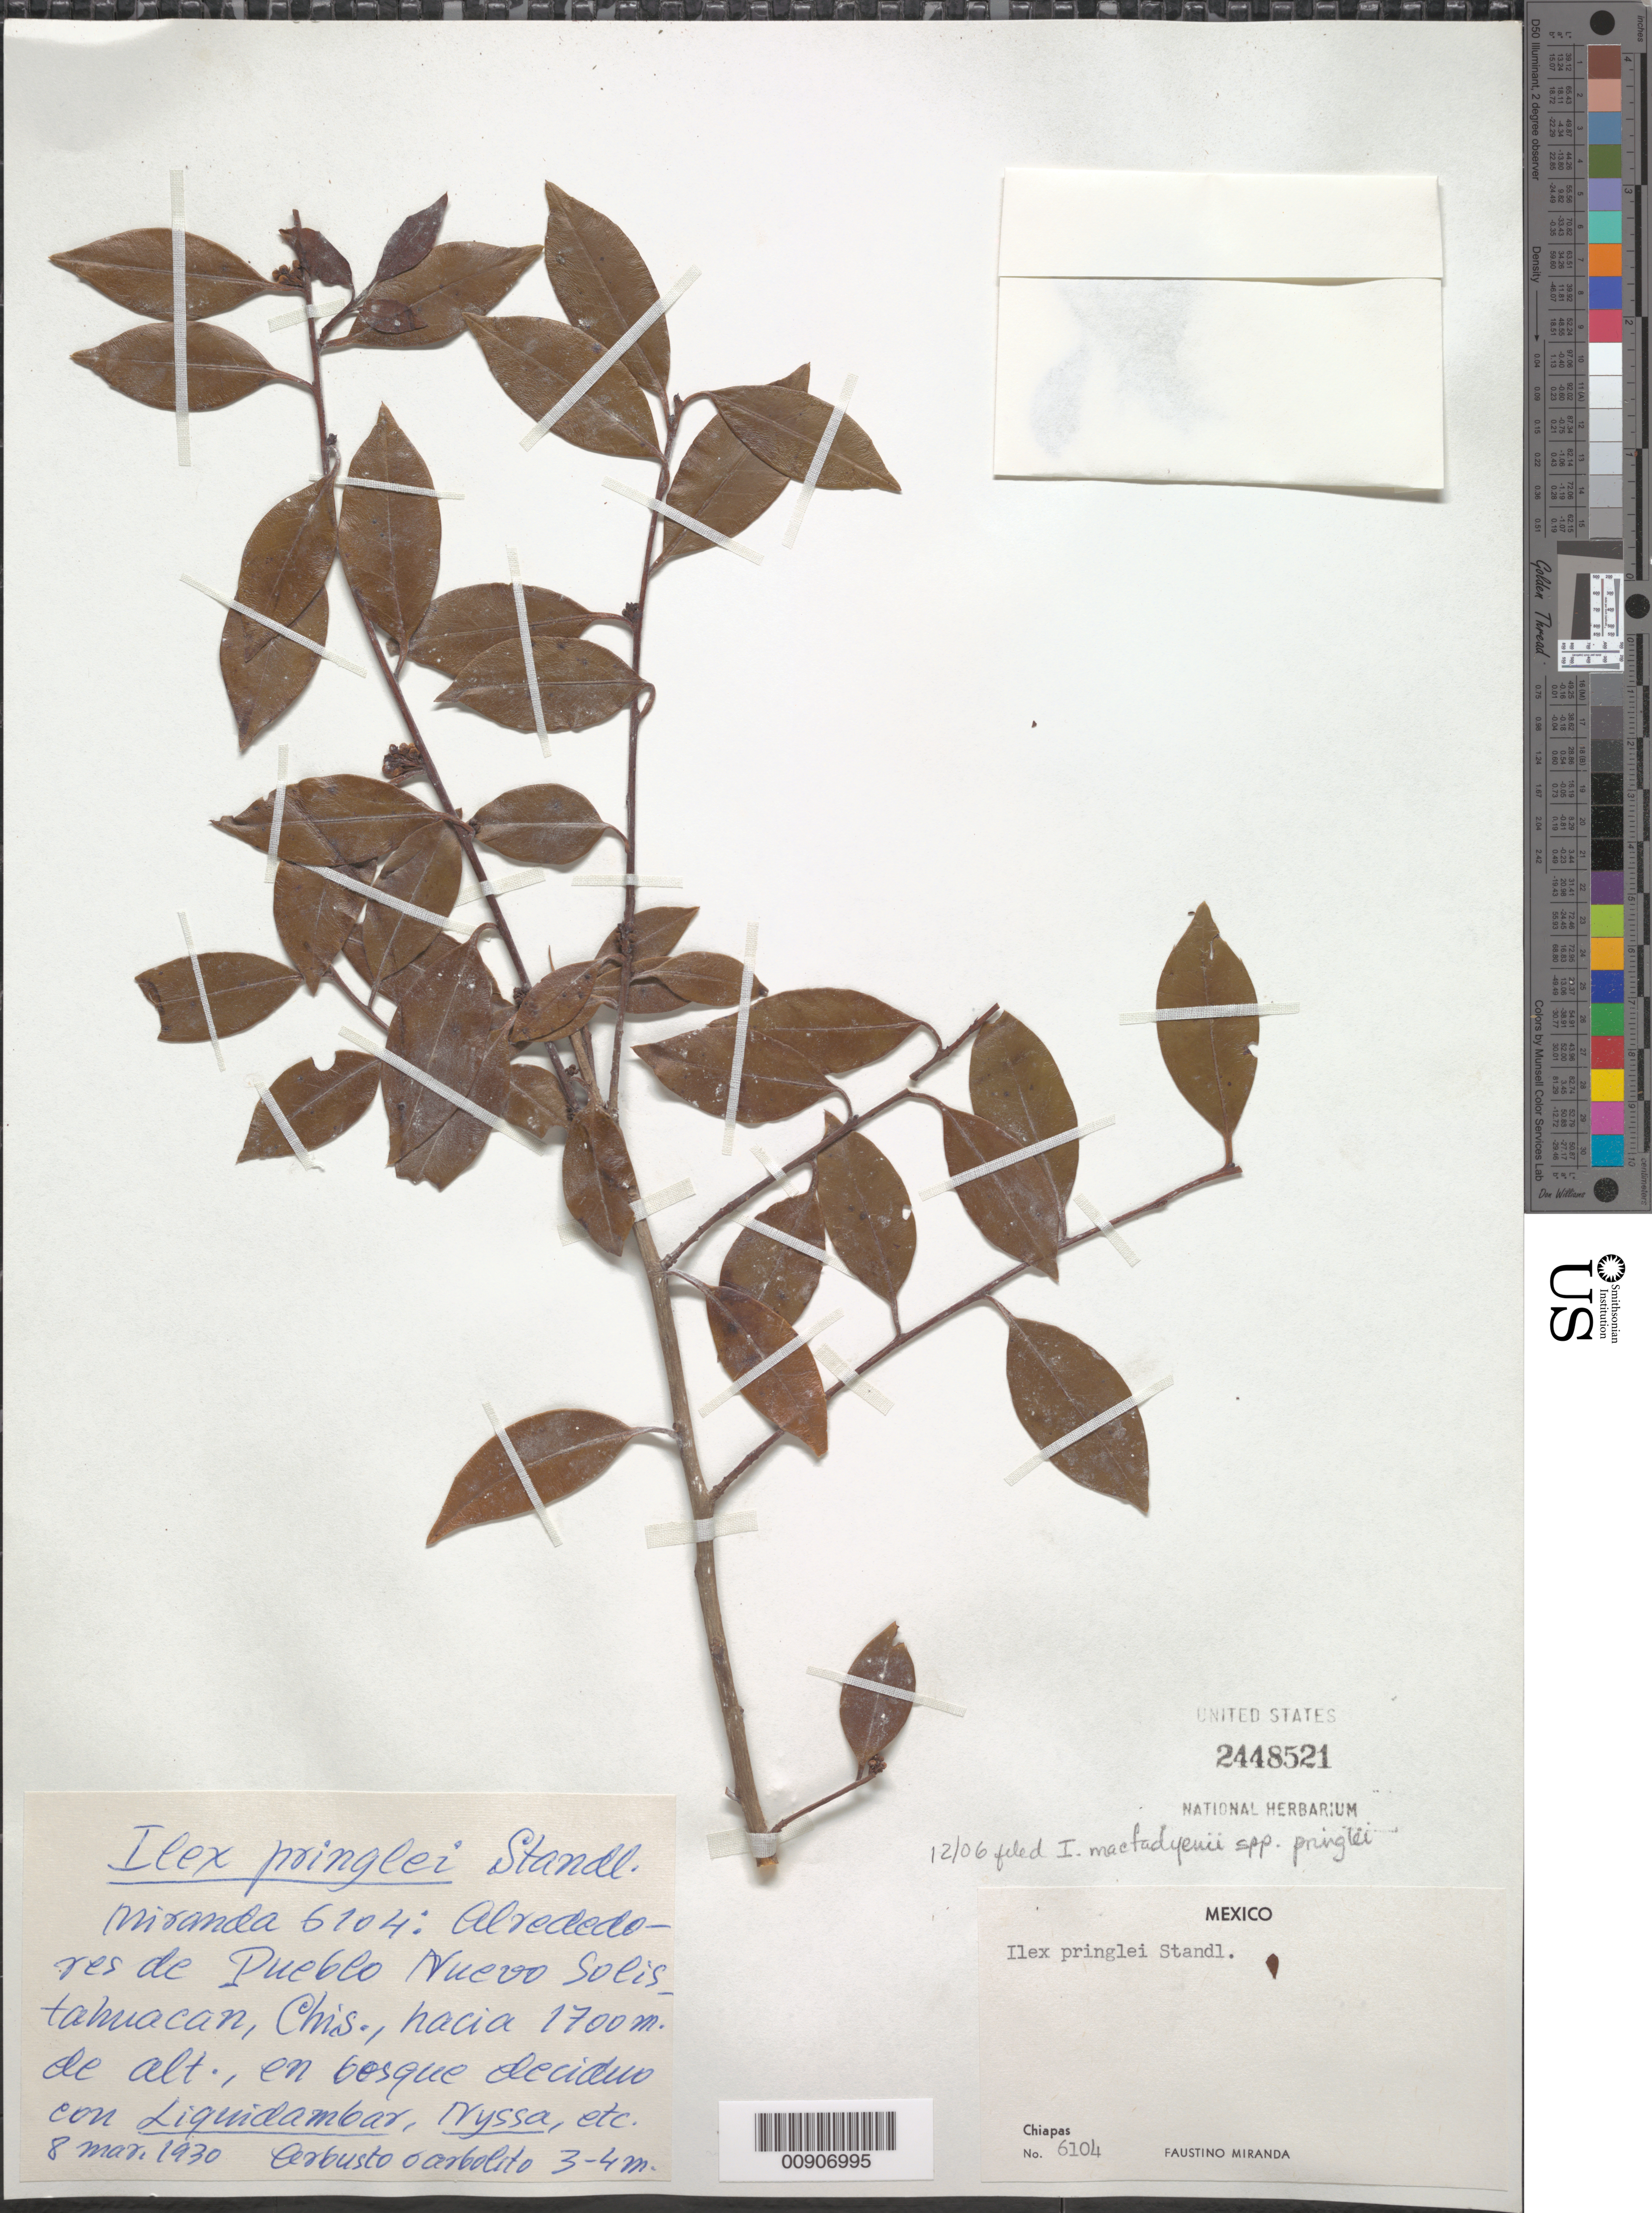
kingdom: Plantae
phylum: Tracheophyta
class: Magnoliopsida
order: Aquifoliales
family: Aquifoliaceae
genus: Ilex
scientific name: Ilex liebmannii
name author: Standl.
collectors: Miranda G., F.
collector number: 6104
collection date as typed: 08 Mar 1930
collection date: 1930-03-08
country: Mexico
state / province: Chiapas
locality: Alrededores de Pueblo Nuevo Solistahuacán, Chiapas.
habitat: En bosque deciduo con Liquidambar, Nyssa, etc.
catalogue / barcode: US 2448521